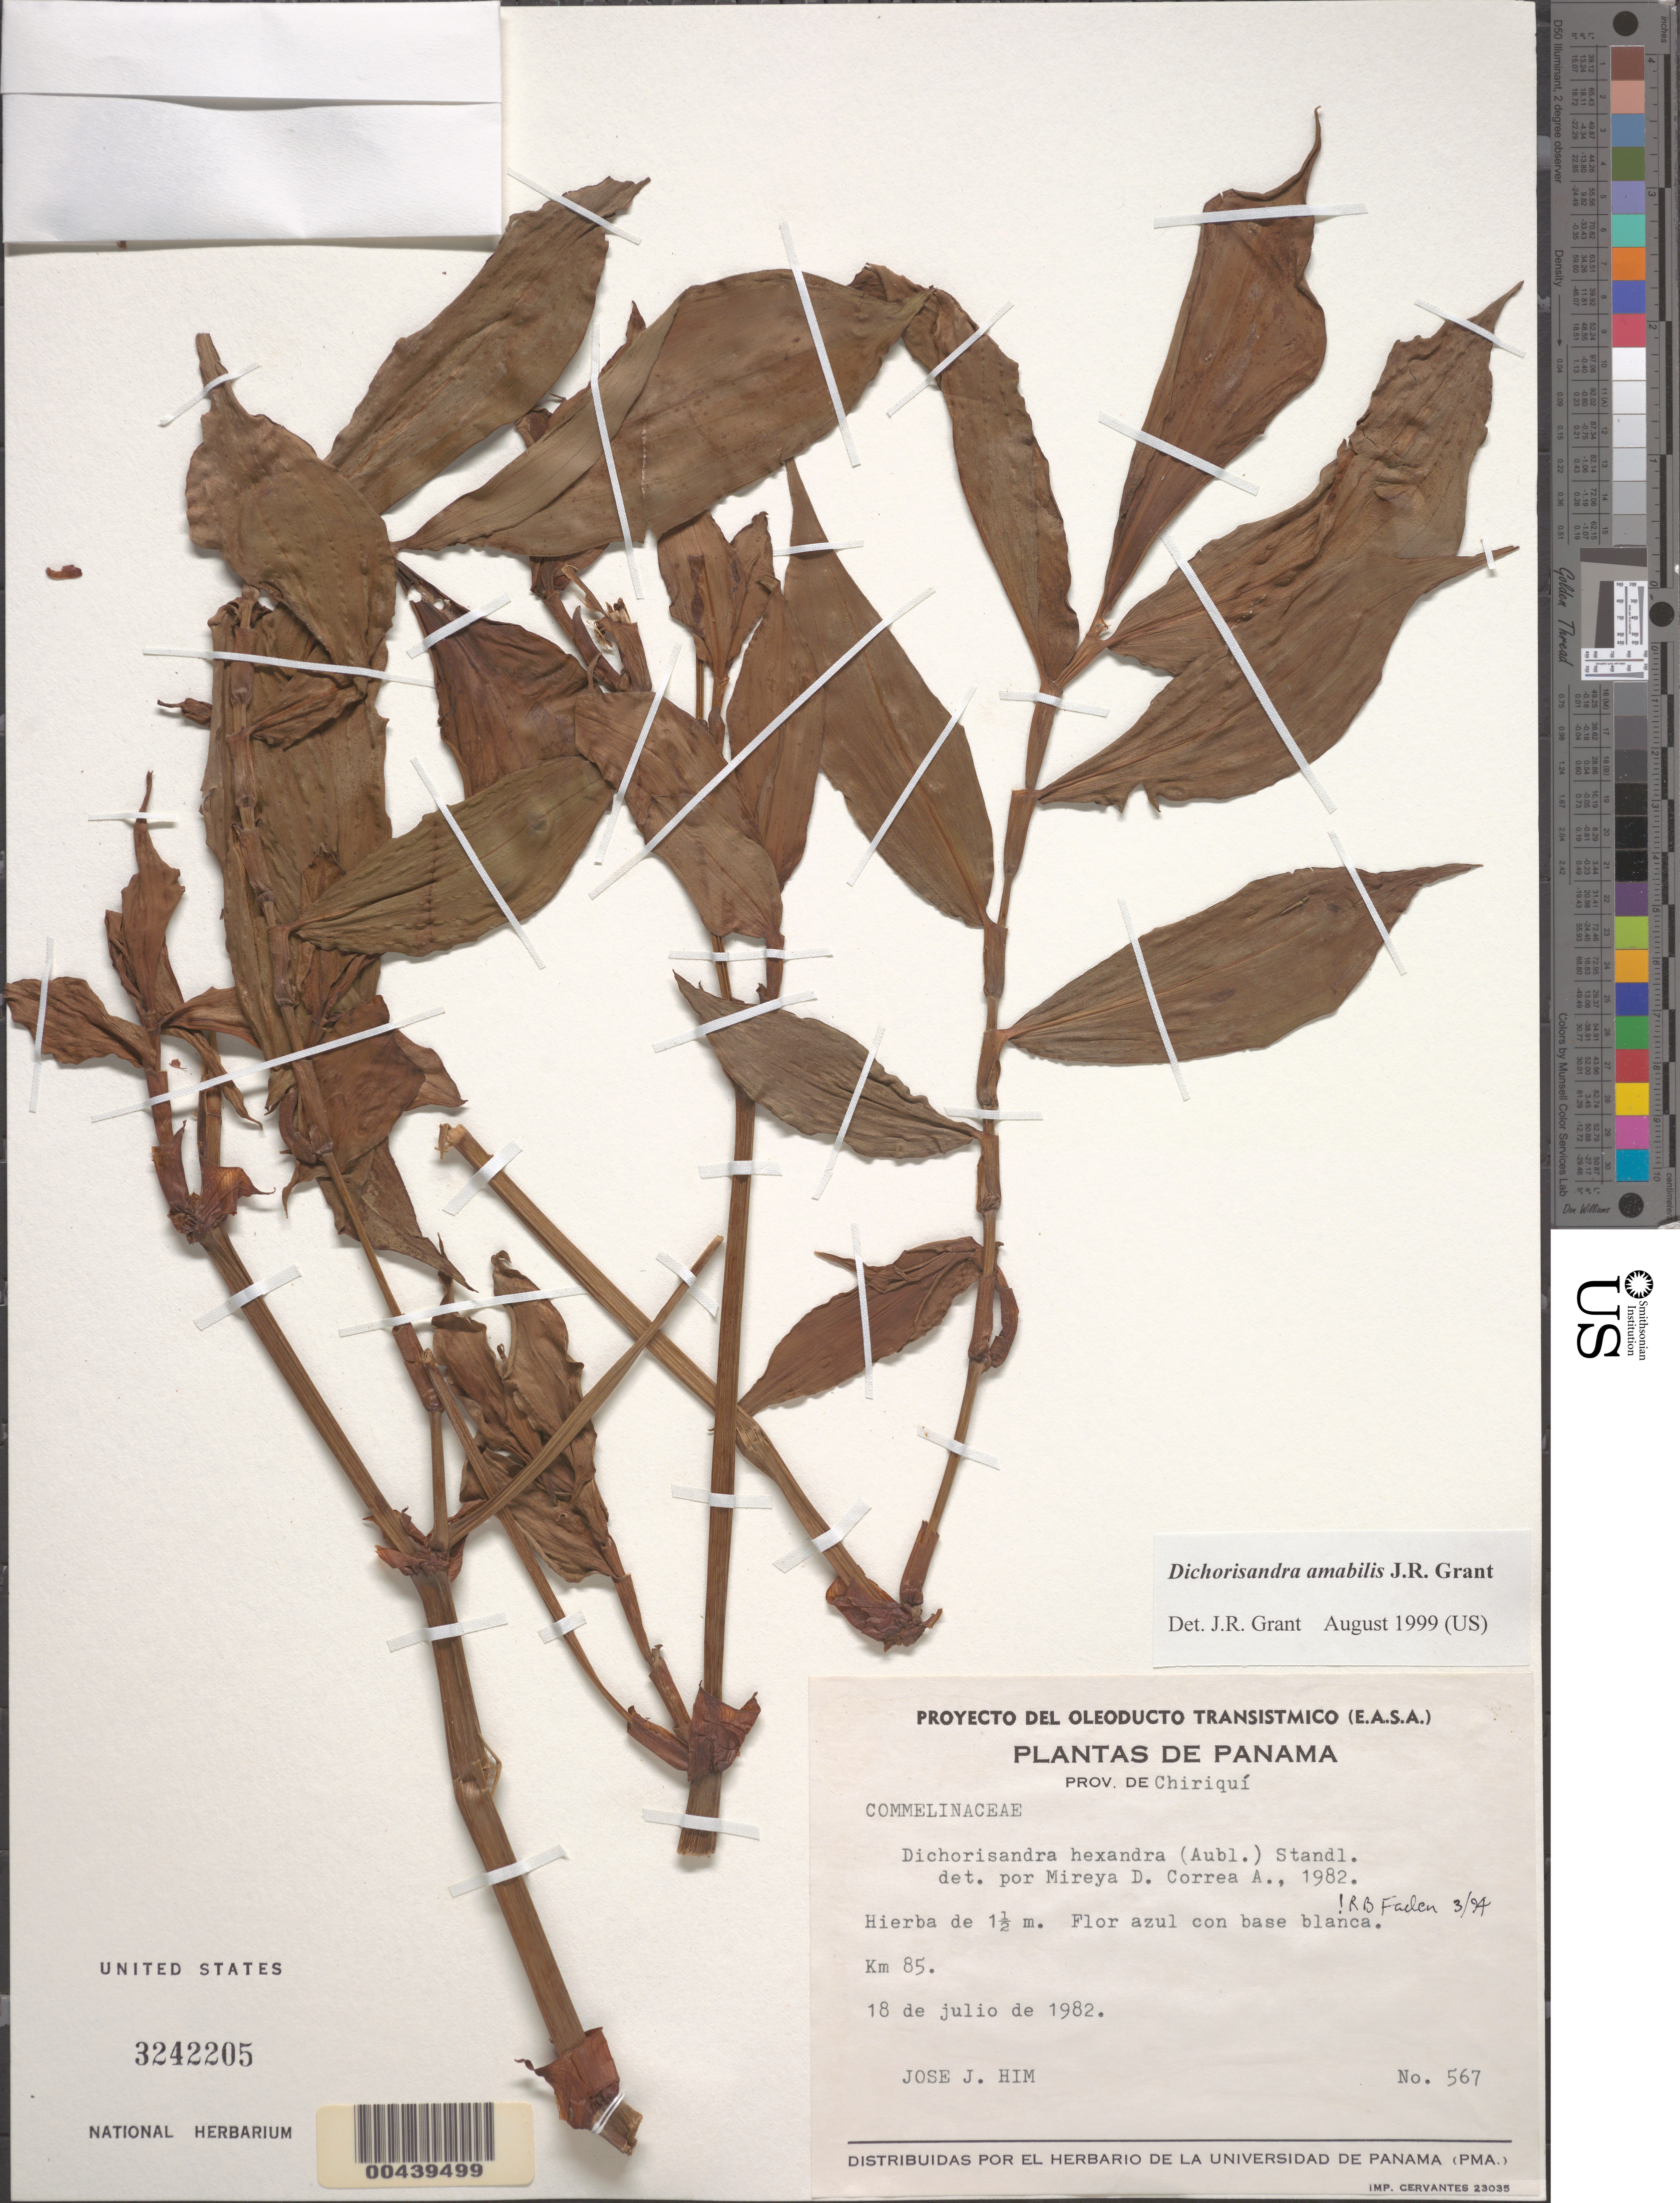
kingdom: Plantae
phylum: Tracheophyta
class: Liliopsida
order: Commelinales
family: Commelinaceae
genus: Dichorisandra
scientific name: Dichorisandra hexandra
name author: (Aubl.) Standl.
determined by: Faden, Robert B., (US), Smithsonian Institution - National Museum of Natural History (UNITED STATES)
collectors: J. Him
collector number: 567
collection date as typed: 18 Jul 1982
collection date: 1982-07-18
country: Panama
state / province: Chiriquí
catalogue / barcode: US 3242205